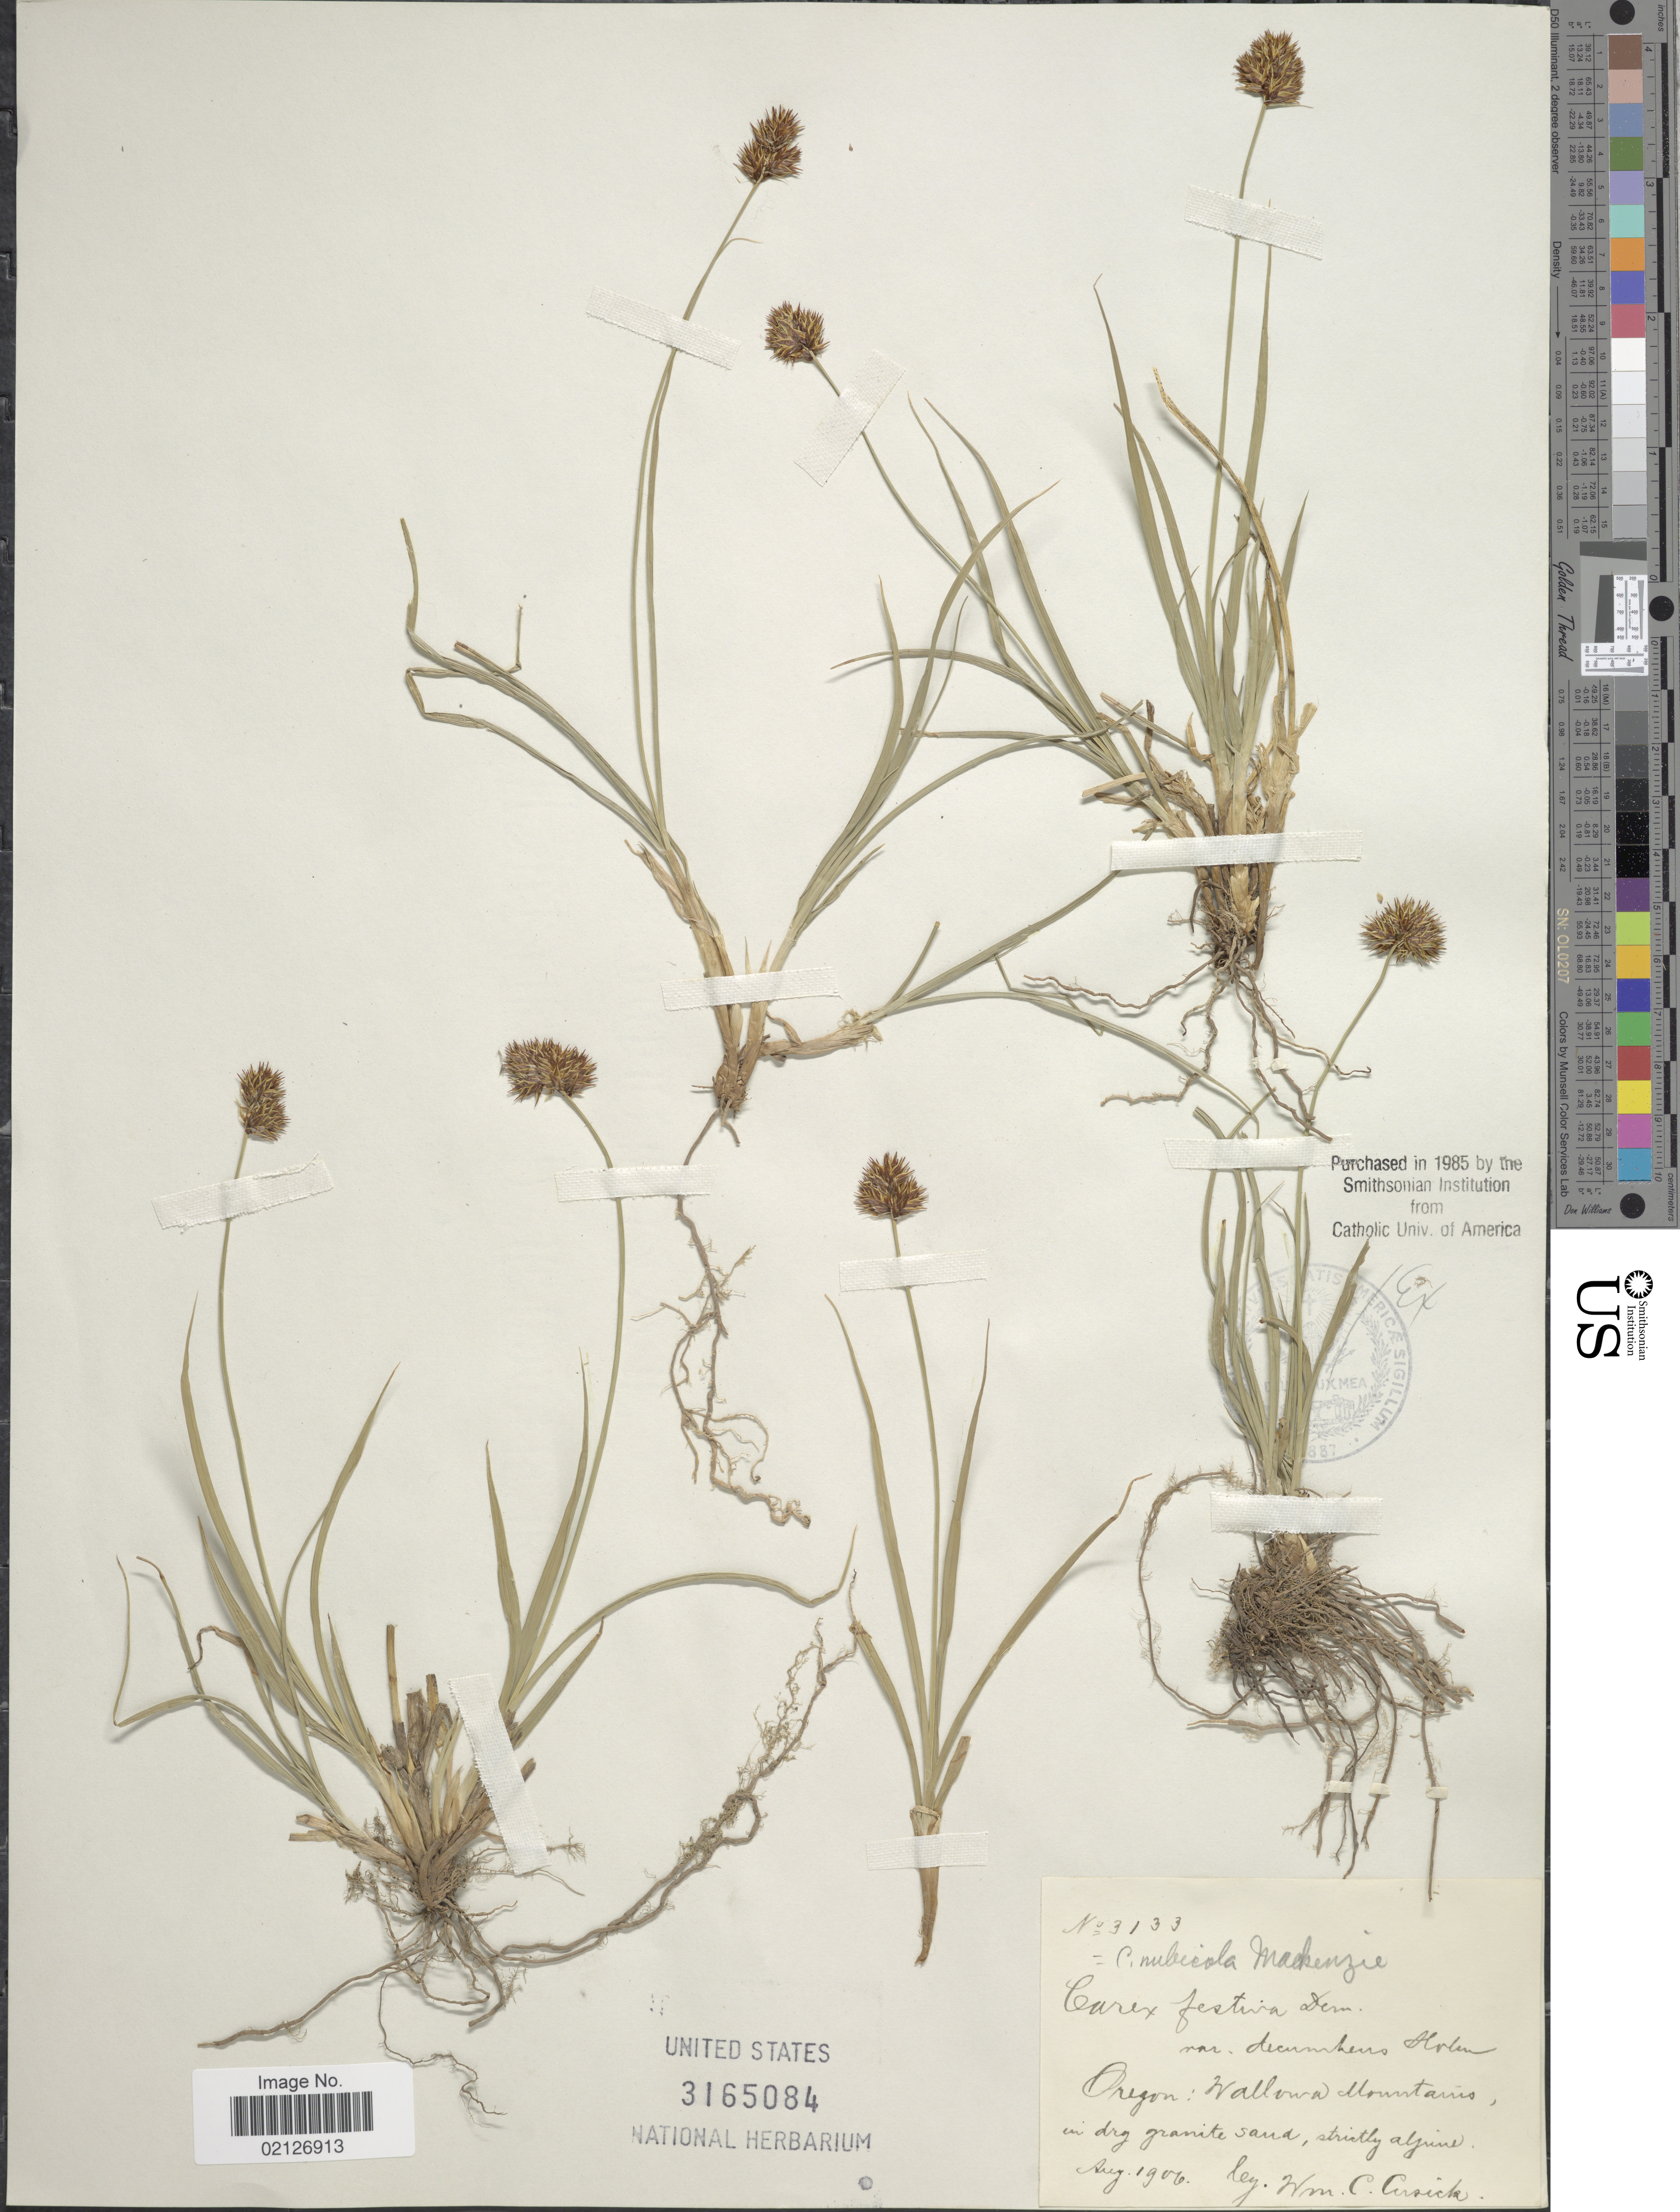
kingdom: Plantae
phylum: Tracheophyta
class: Liliopsida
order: Poales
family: Cyperaceae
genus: Carex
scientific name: Carex haydeniana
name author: Olney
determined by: Yen, A. C., (WTU), University of Washington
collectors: W. C. Cusick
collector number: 3133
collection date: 1906-08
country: United States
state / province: Oregon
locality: Wallowa Mountains, in dry granite sand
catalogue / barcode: US 3165084